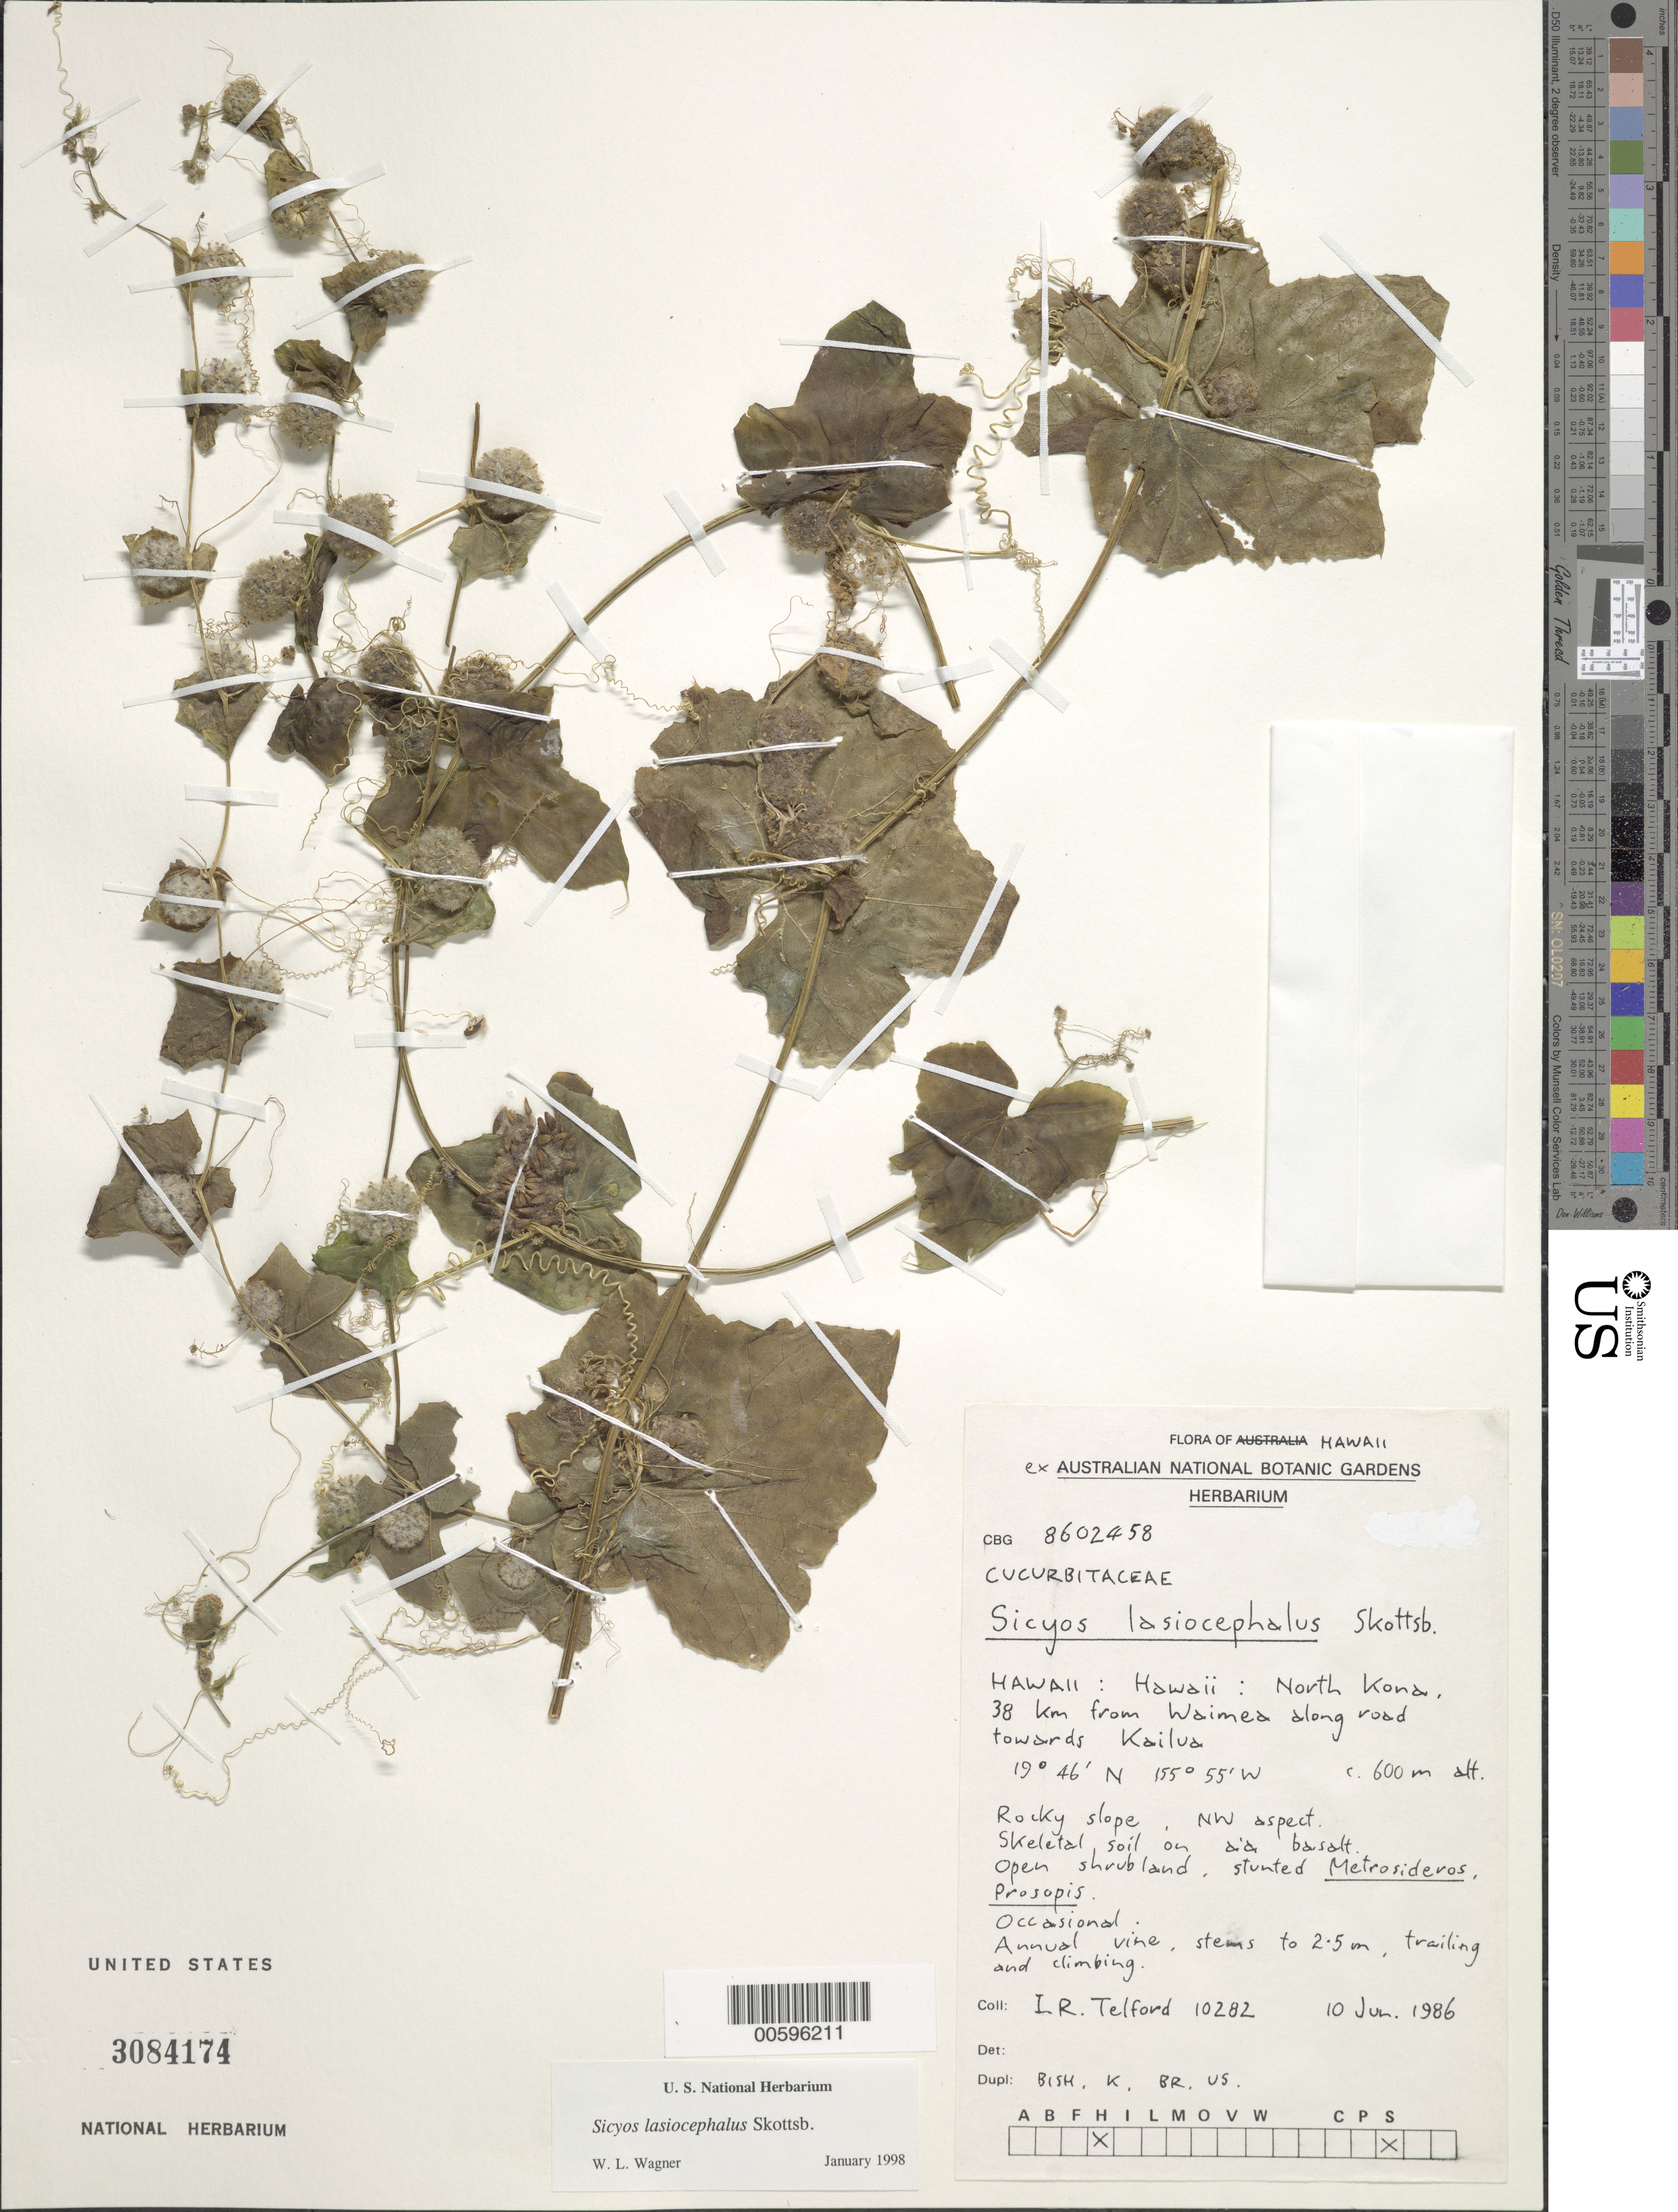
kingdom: Plantae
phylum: Tracheophyta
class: Magnoliopsida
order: Cucurbitales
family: Cucurbitaceae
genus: Sicyos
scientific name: Sicyos lasiocephalus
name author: Skottsb.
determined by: Wagner, W. L., (BOT), Smithsonian Institution - National Museum of Natural History (UNITED STATES)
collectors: I. R. Telford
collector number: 10282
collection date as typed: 10 Jun 1986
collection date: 1986-06-10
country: United States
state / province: Hawaii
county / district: Hawaii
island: Hawaii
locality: North Kona. 38 km from Waimea along road towards Kailua.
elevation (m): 600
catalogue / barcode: US 3084174